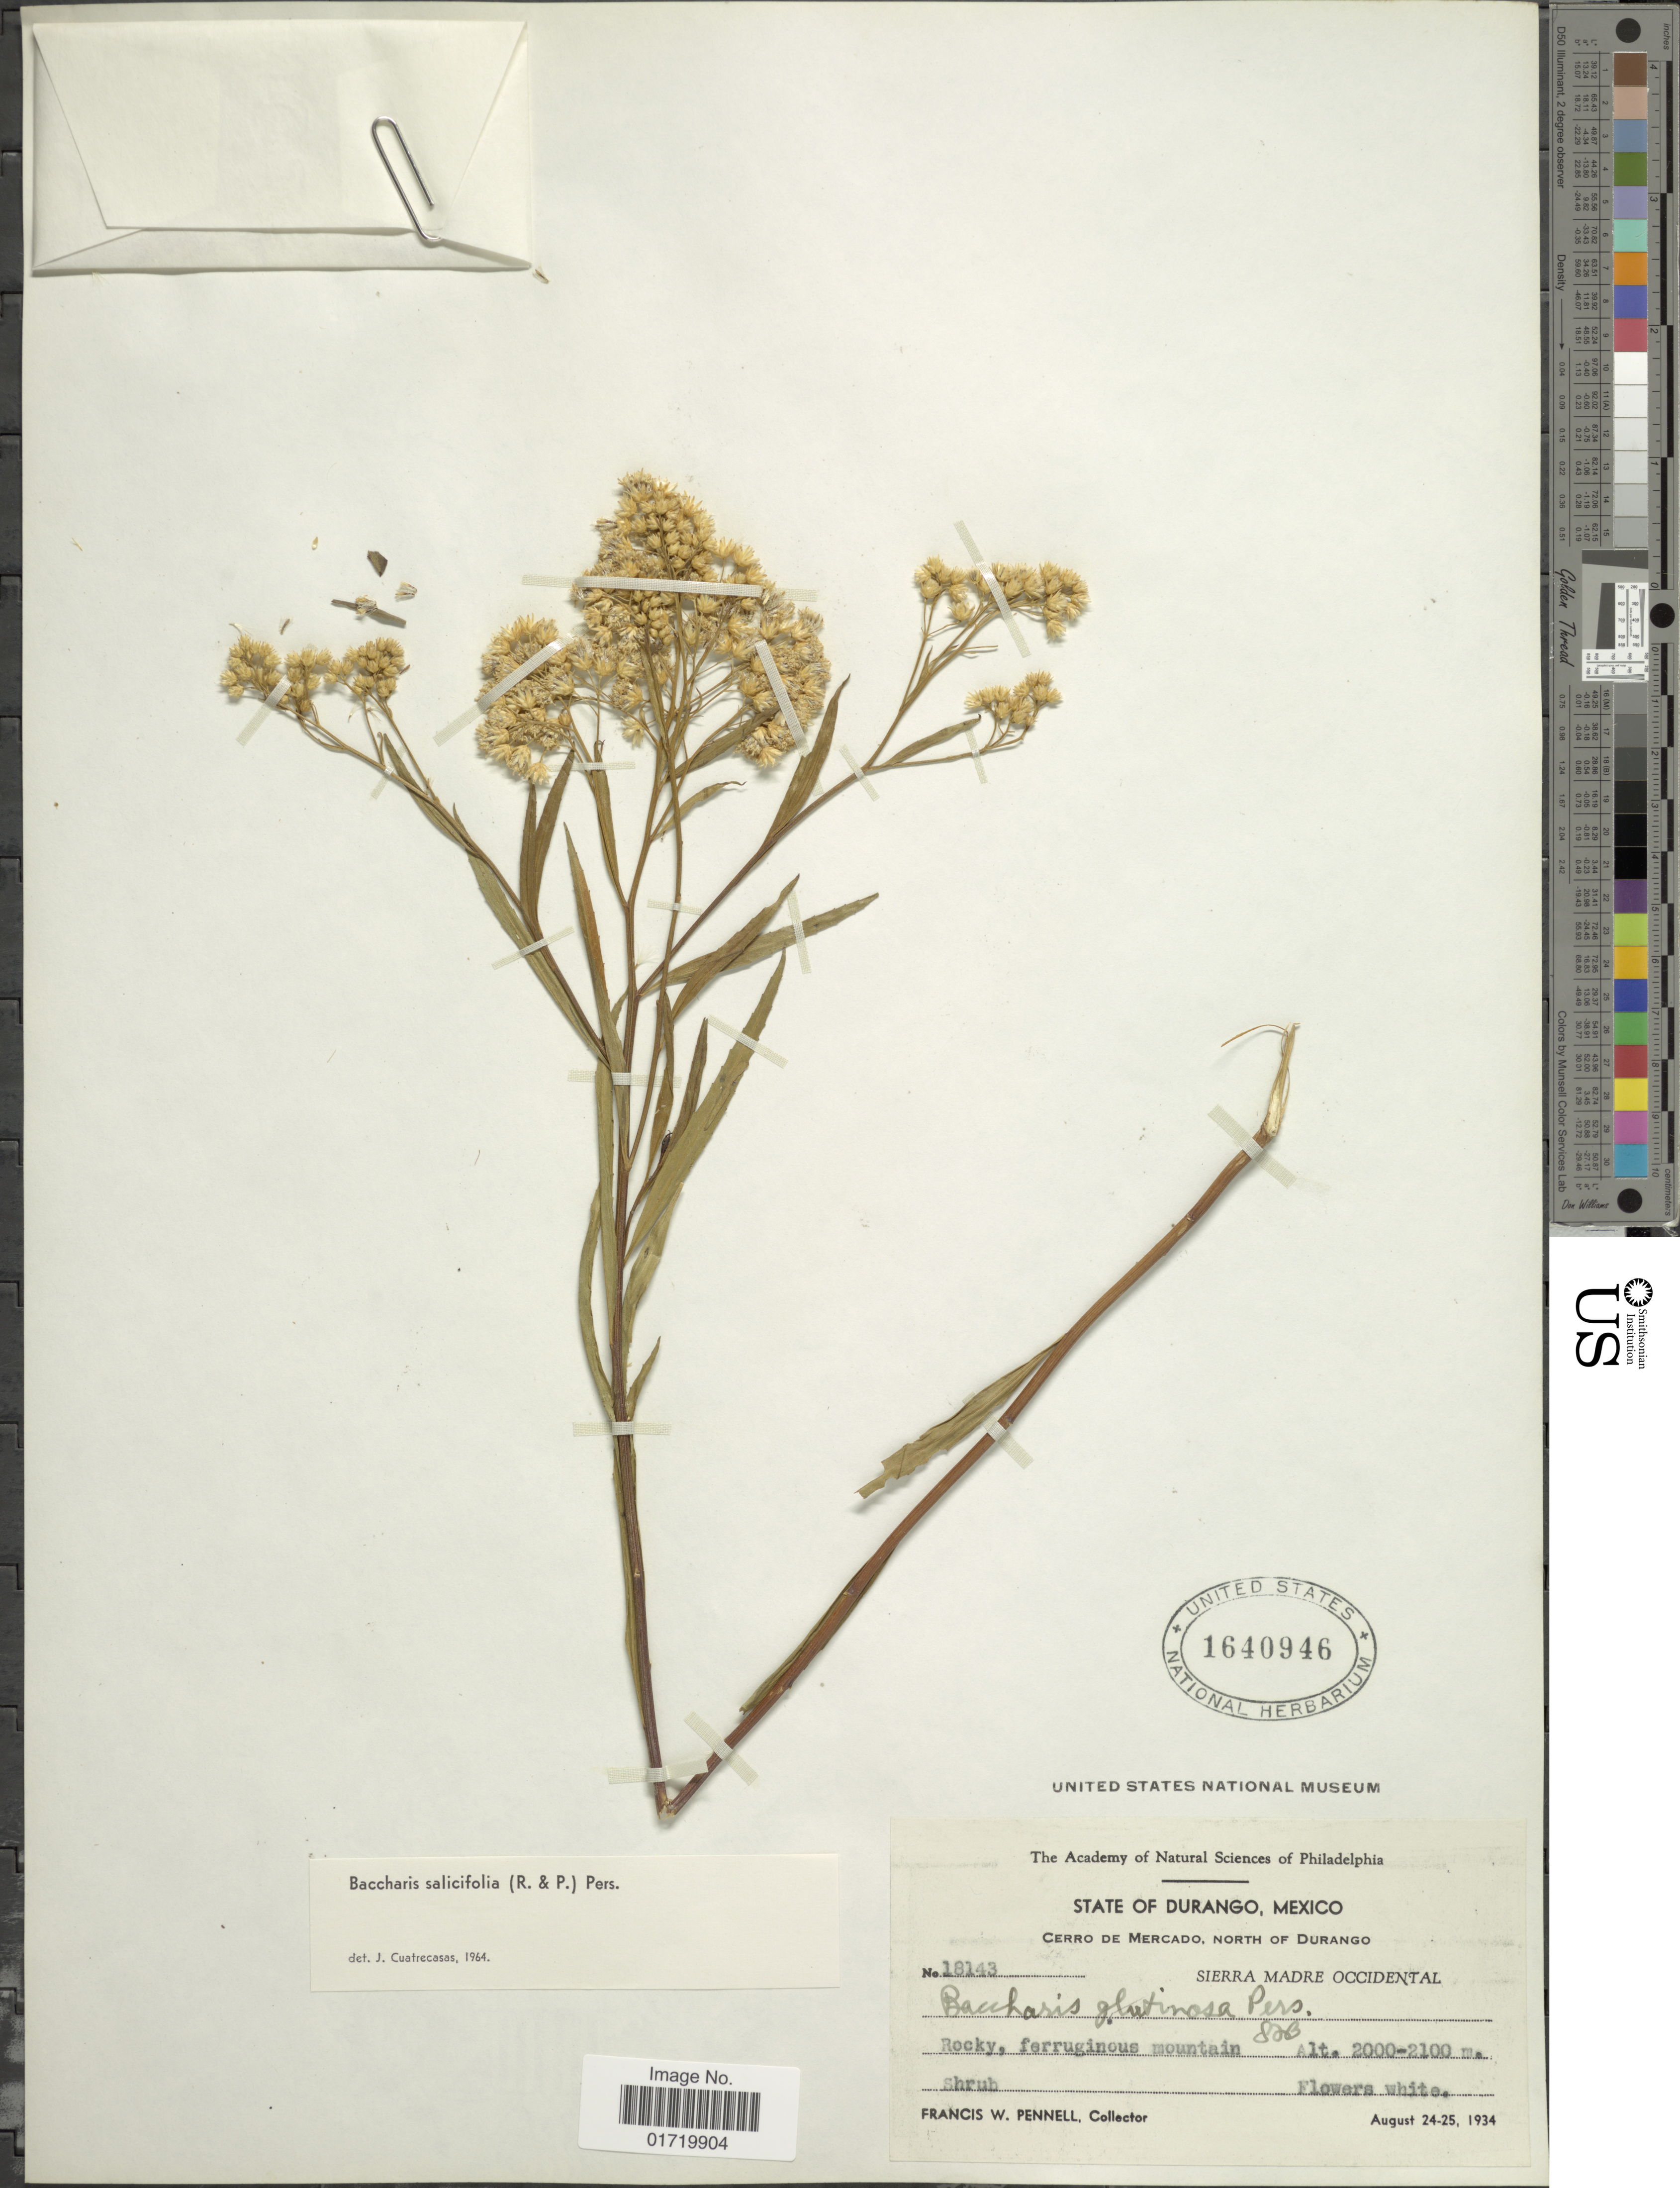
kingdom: Plantae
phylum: Tracheophyta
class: Magnoliopsida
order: Asterales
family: Asteraceae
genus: Baccharis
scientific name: Baccharis salicifolia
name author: (Ruiz & Pav.) Pers.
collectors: F. W. Pennell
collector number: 18143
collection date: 1934-08-24/1934-08-25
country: Mexico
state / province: Durango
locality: Cerro de Mercado, North of Durango, Sierra Madre Occidental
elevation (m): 2000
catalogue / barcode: US 1640946